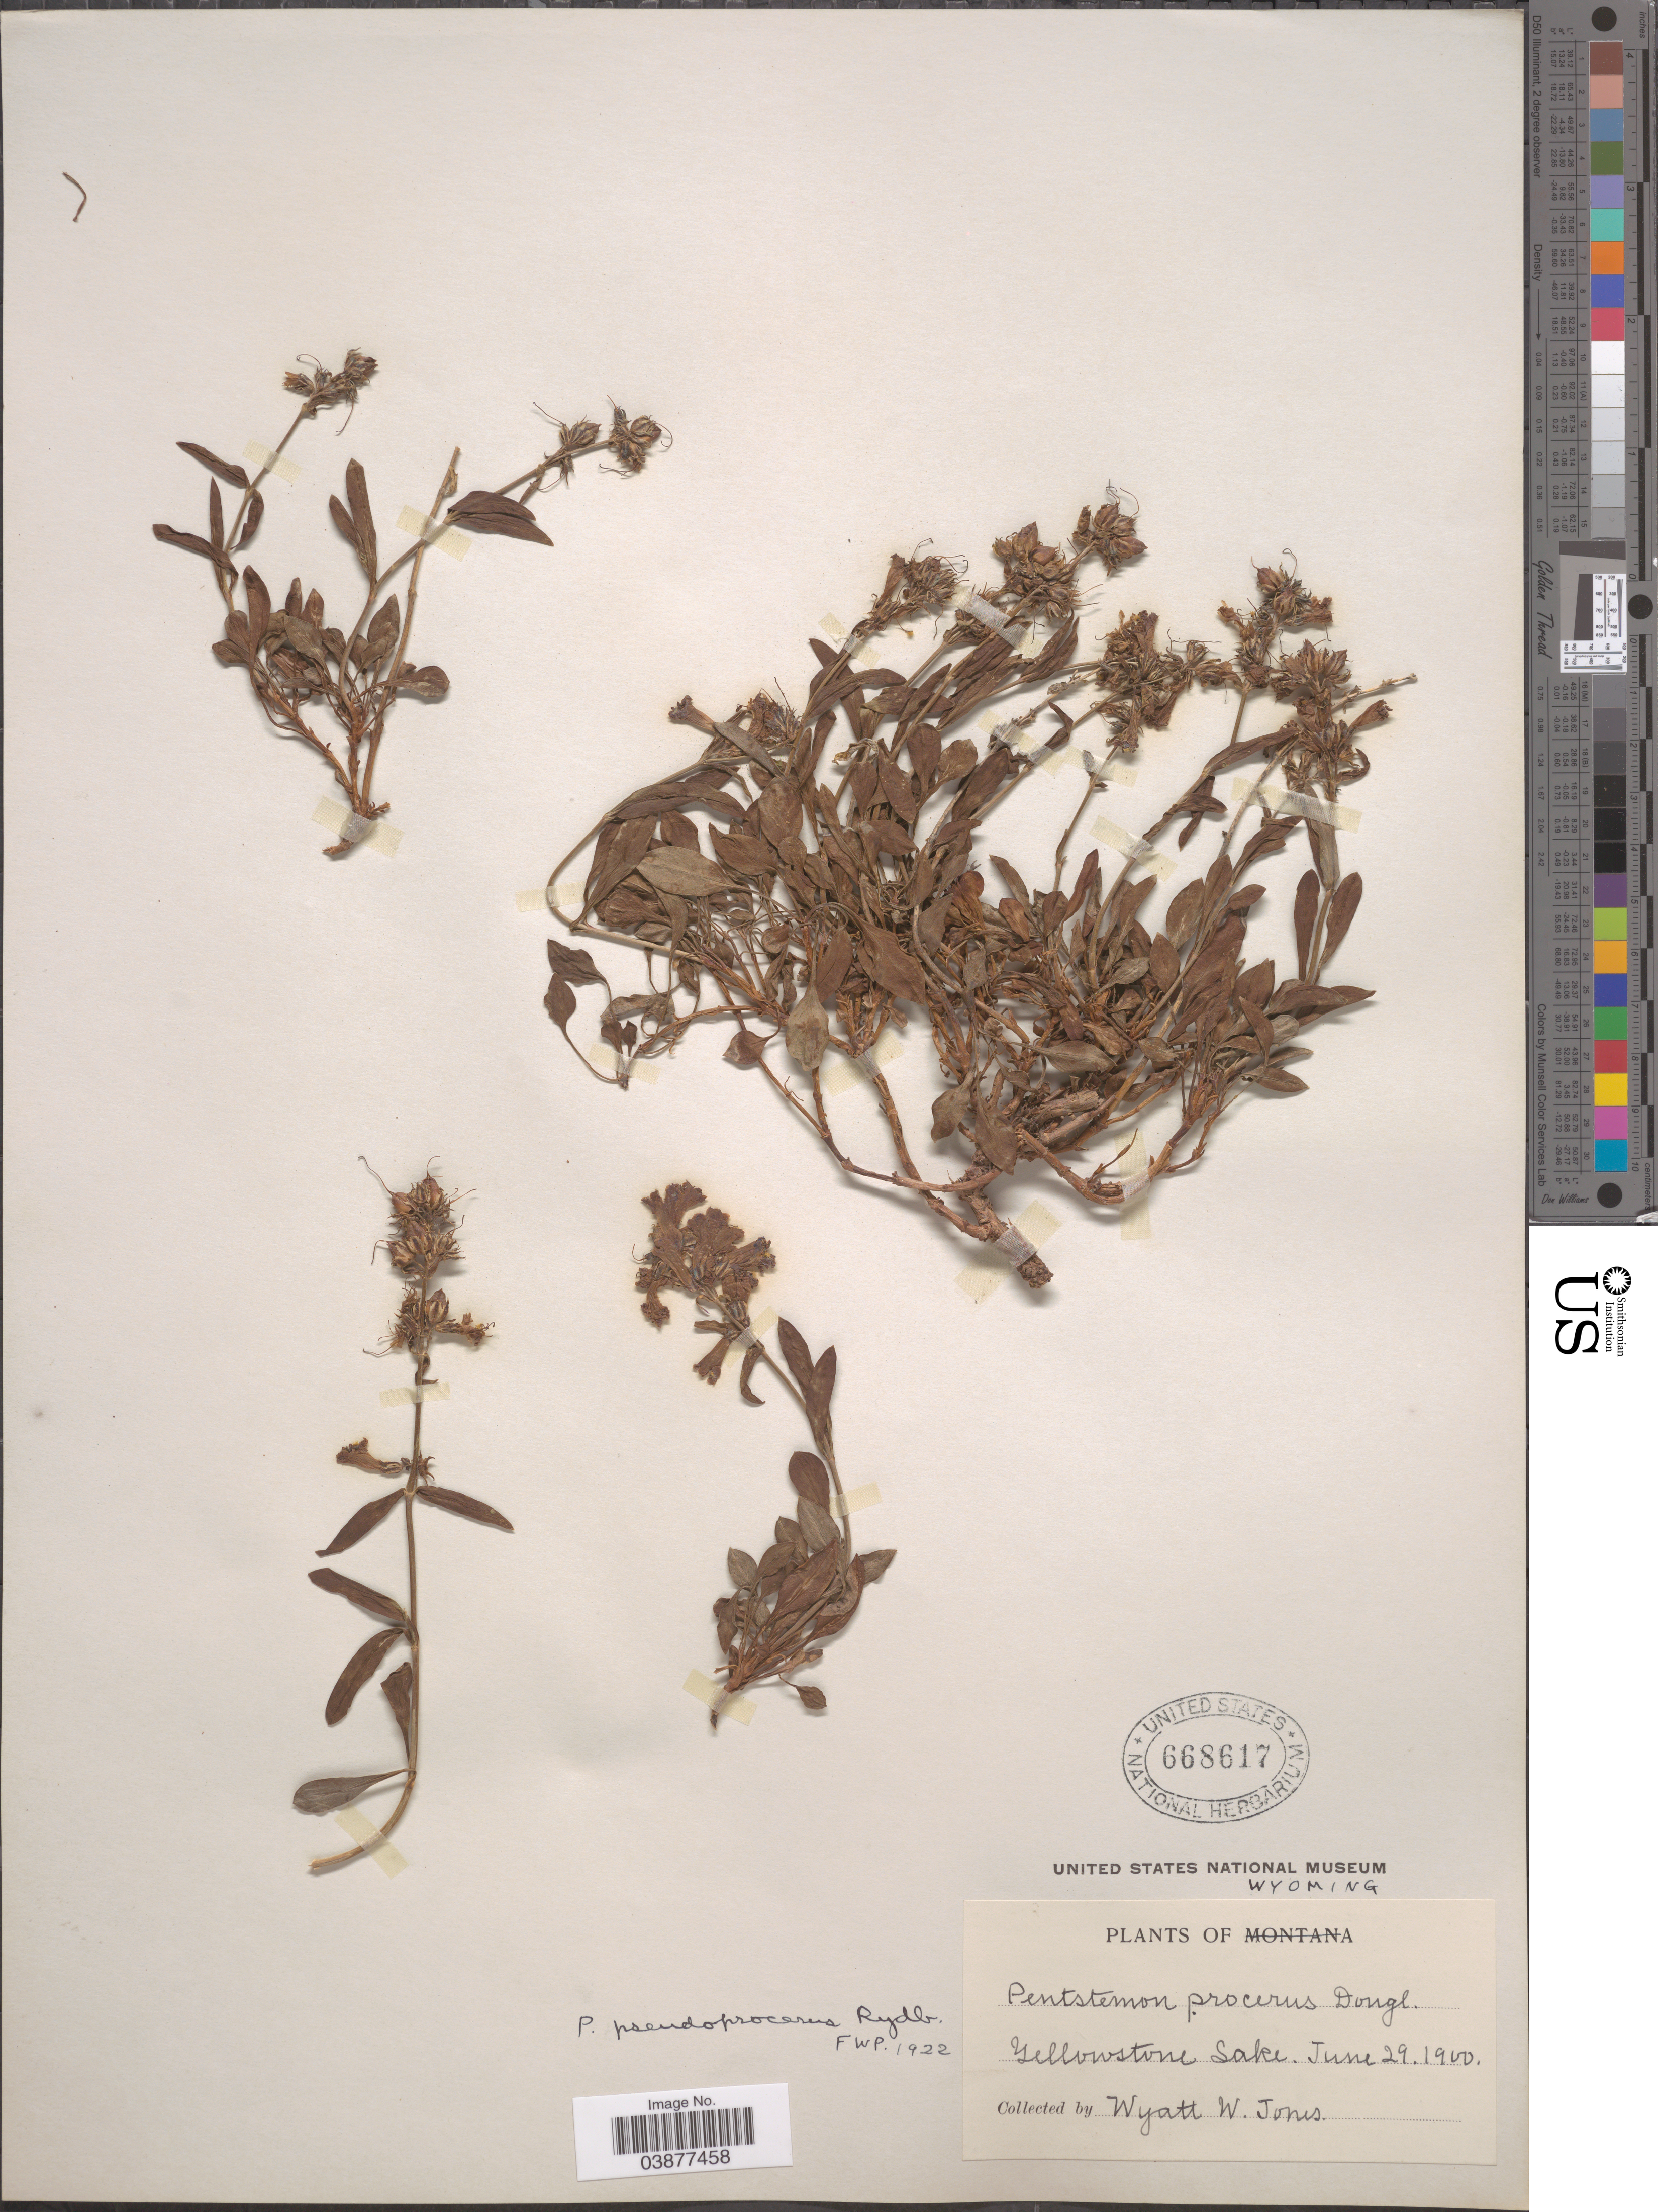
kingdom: Plantae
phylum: Tracheophyta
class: Magnoliopsida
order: Lamiales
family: Plantaginaceae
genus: Penstemon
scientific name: Penstemon pseudoprocerus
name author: Rydb.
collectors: W. W. Jones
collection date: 1900-06-29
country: United States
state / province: Wyoming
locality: Yellowstone Lake.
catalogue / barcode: US 668617